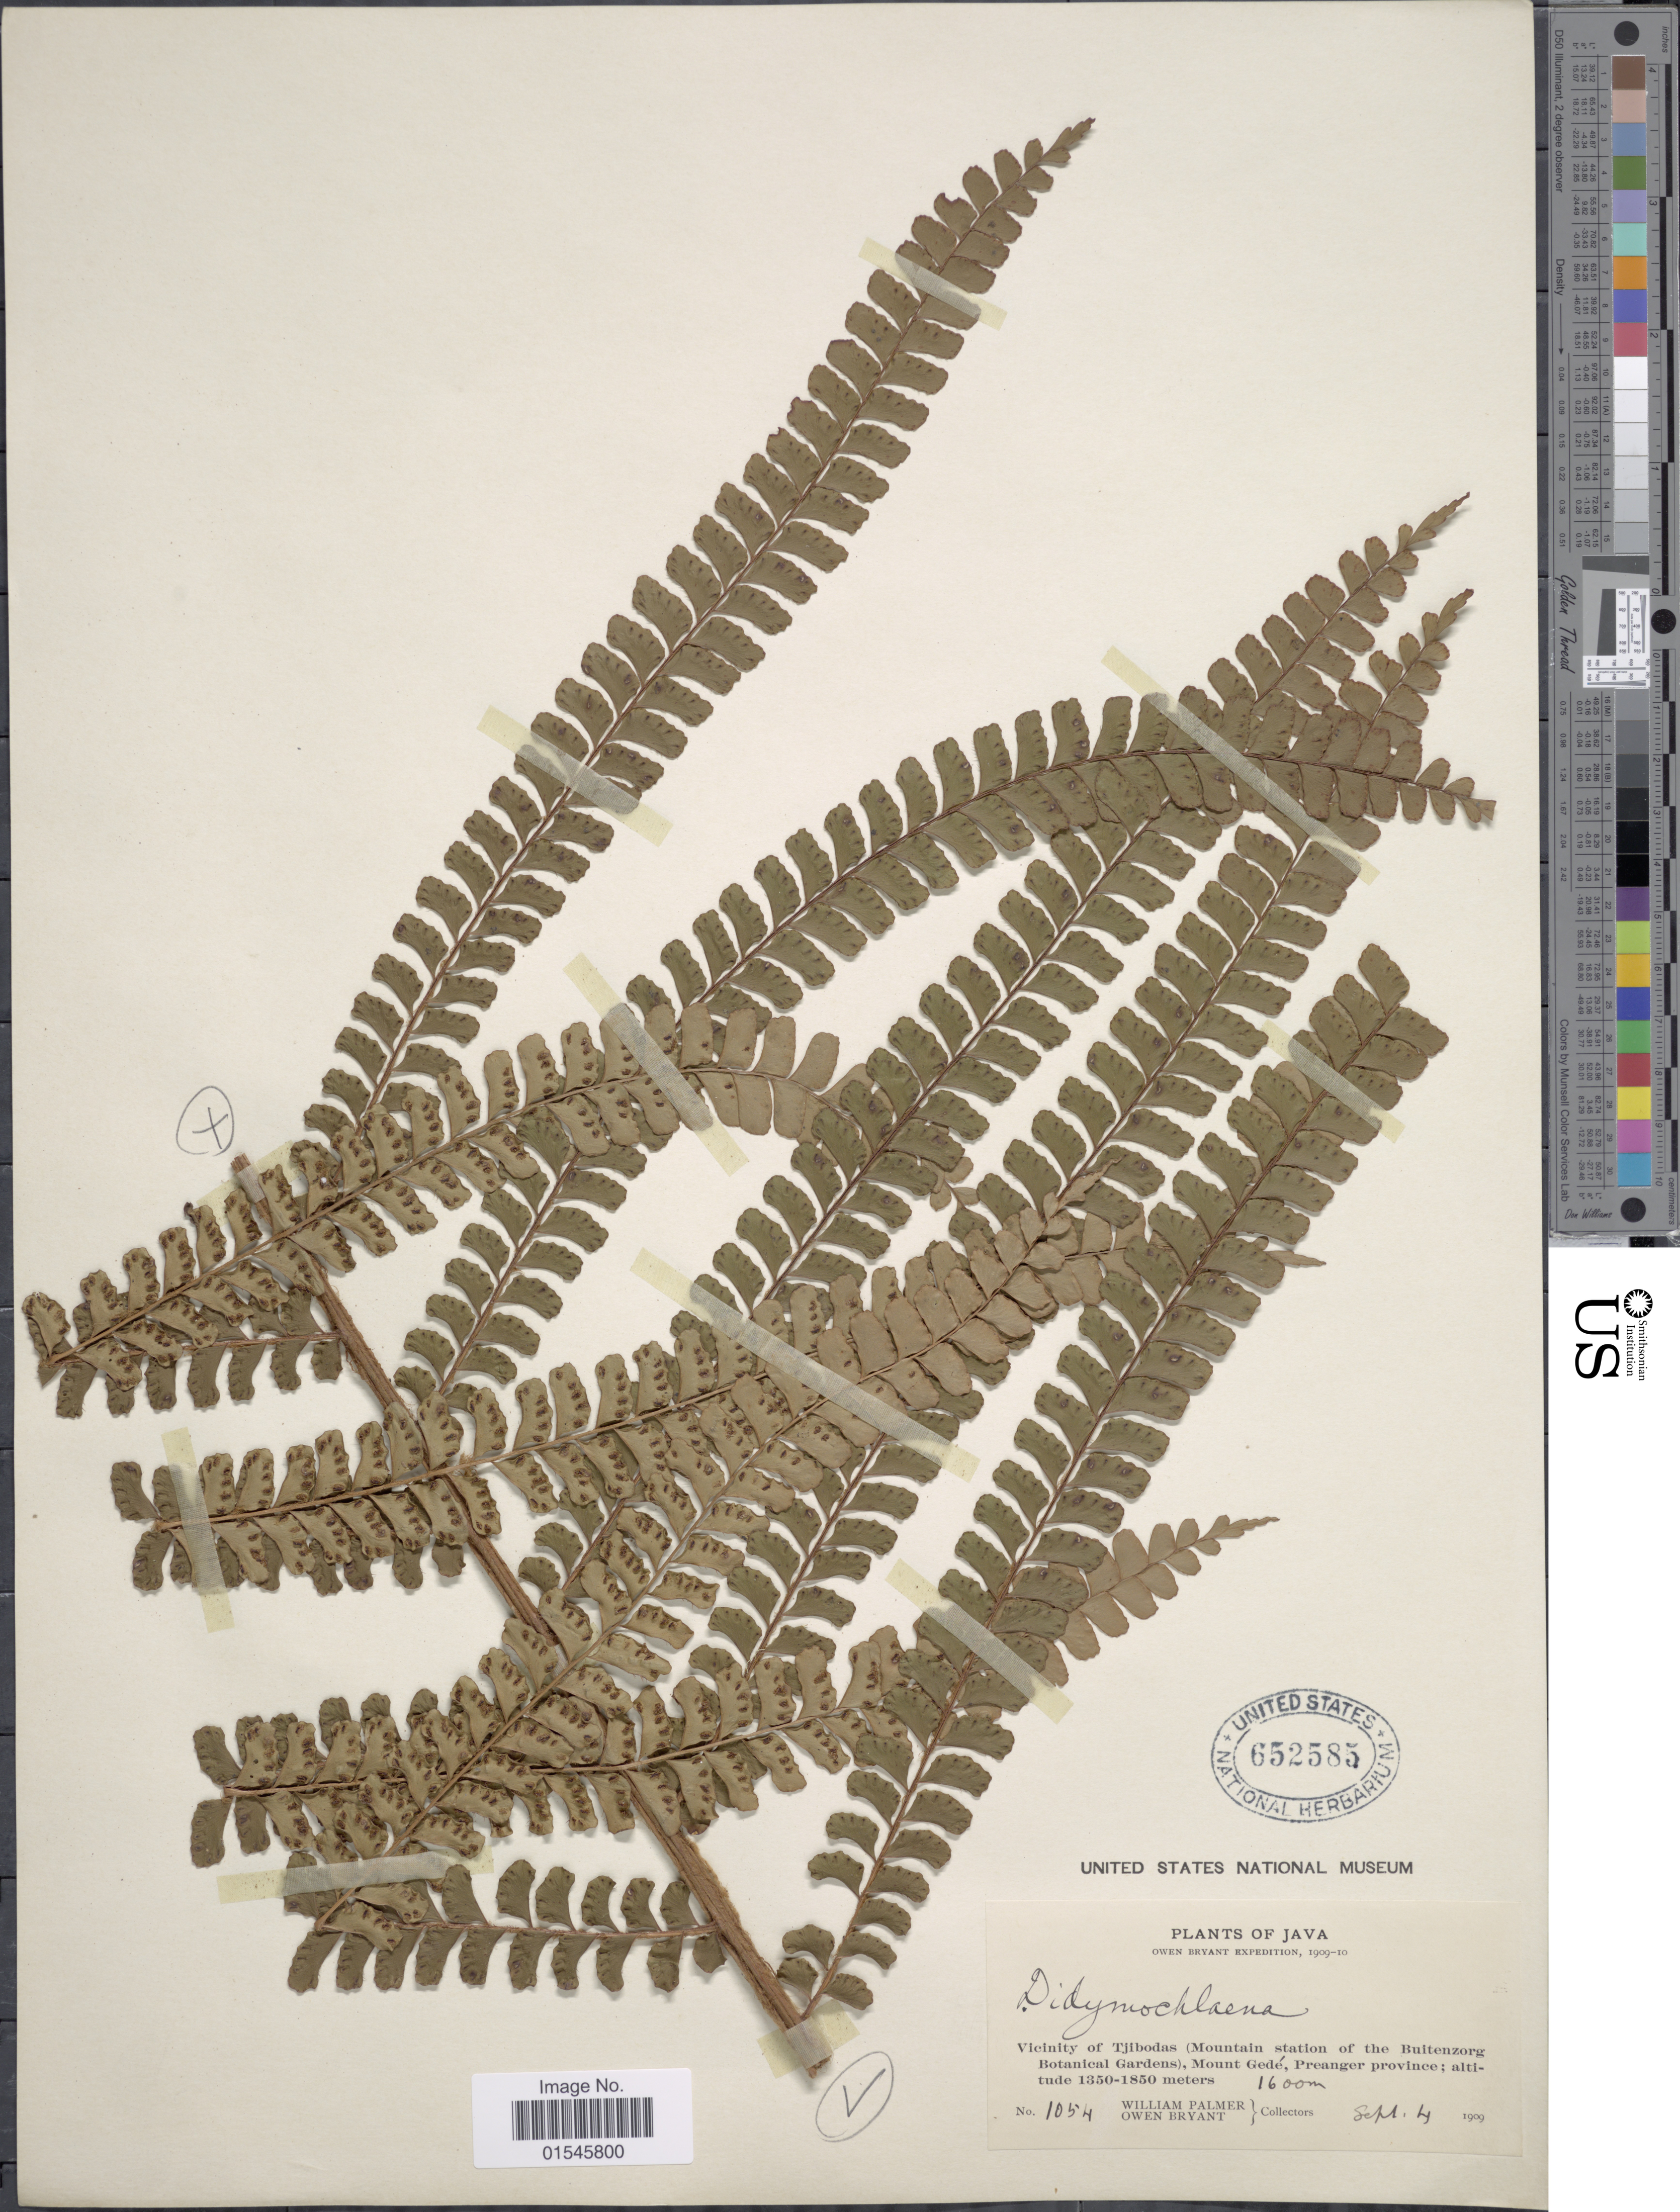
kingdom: Plantae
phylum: Tracheophyta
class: Polypodiopsida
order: Polypodiales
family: Didymochlaenaceae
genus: Didymochlaena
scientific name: Didymochlaena truncatula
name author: (Sw.) J. Sm.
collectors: W. Palmer & O. Bryant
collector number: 1054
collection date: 1909-09-04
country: Indonesia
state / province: Java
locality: Vicinity of Tjibodas (Mountain station of the Buitenzorg Botanical Gardens), Mount Gedé, preanger province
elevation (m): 1600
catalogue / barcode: US 652585